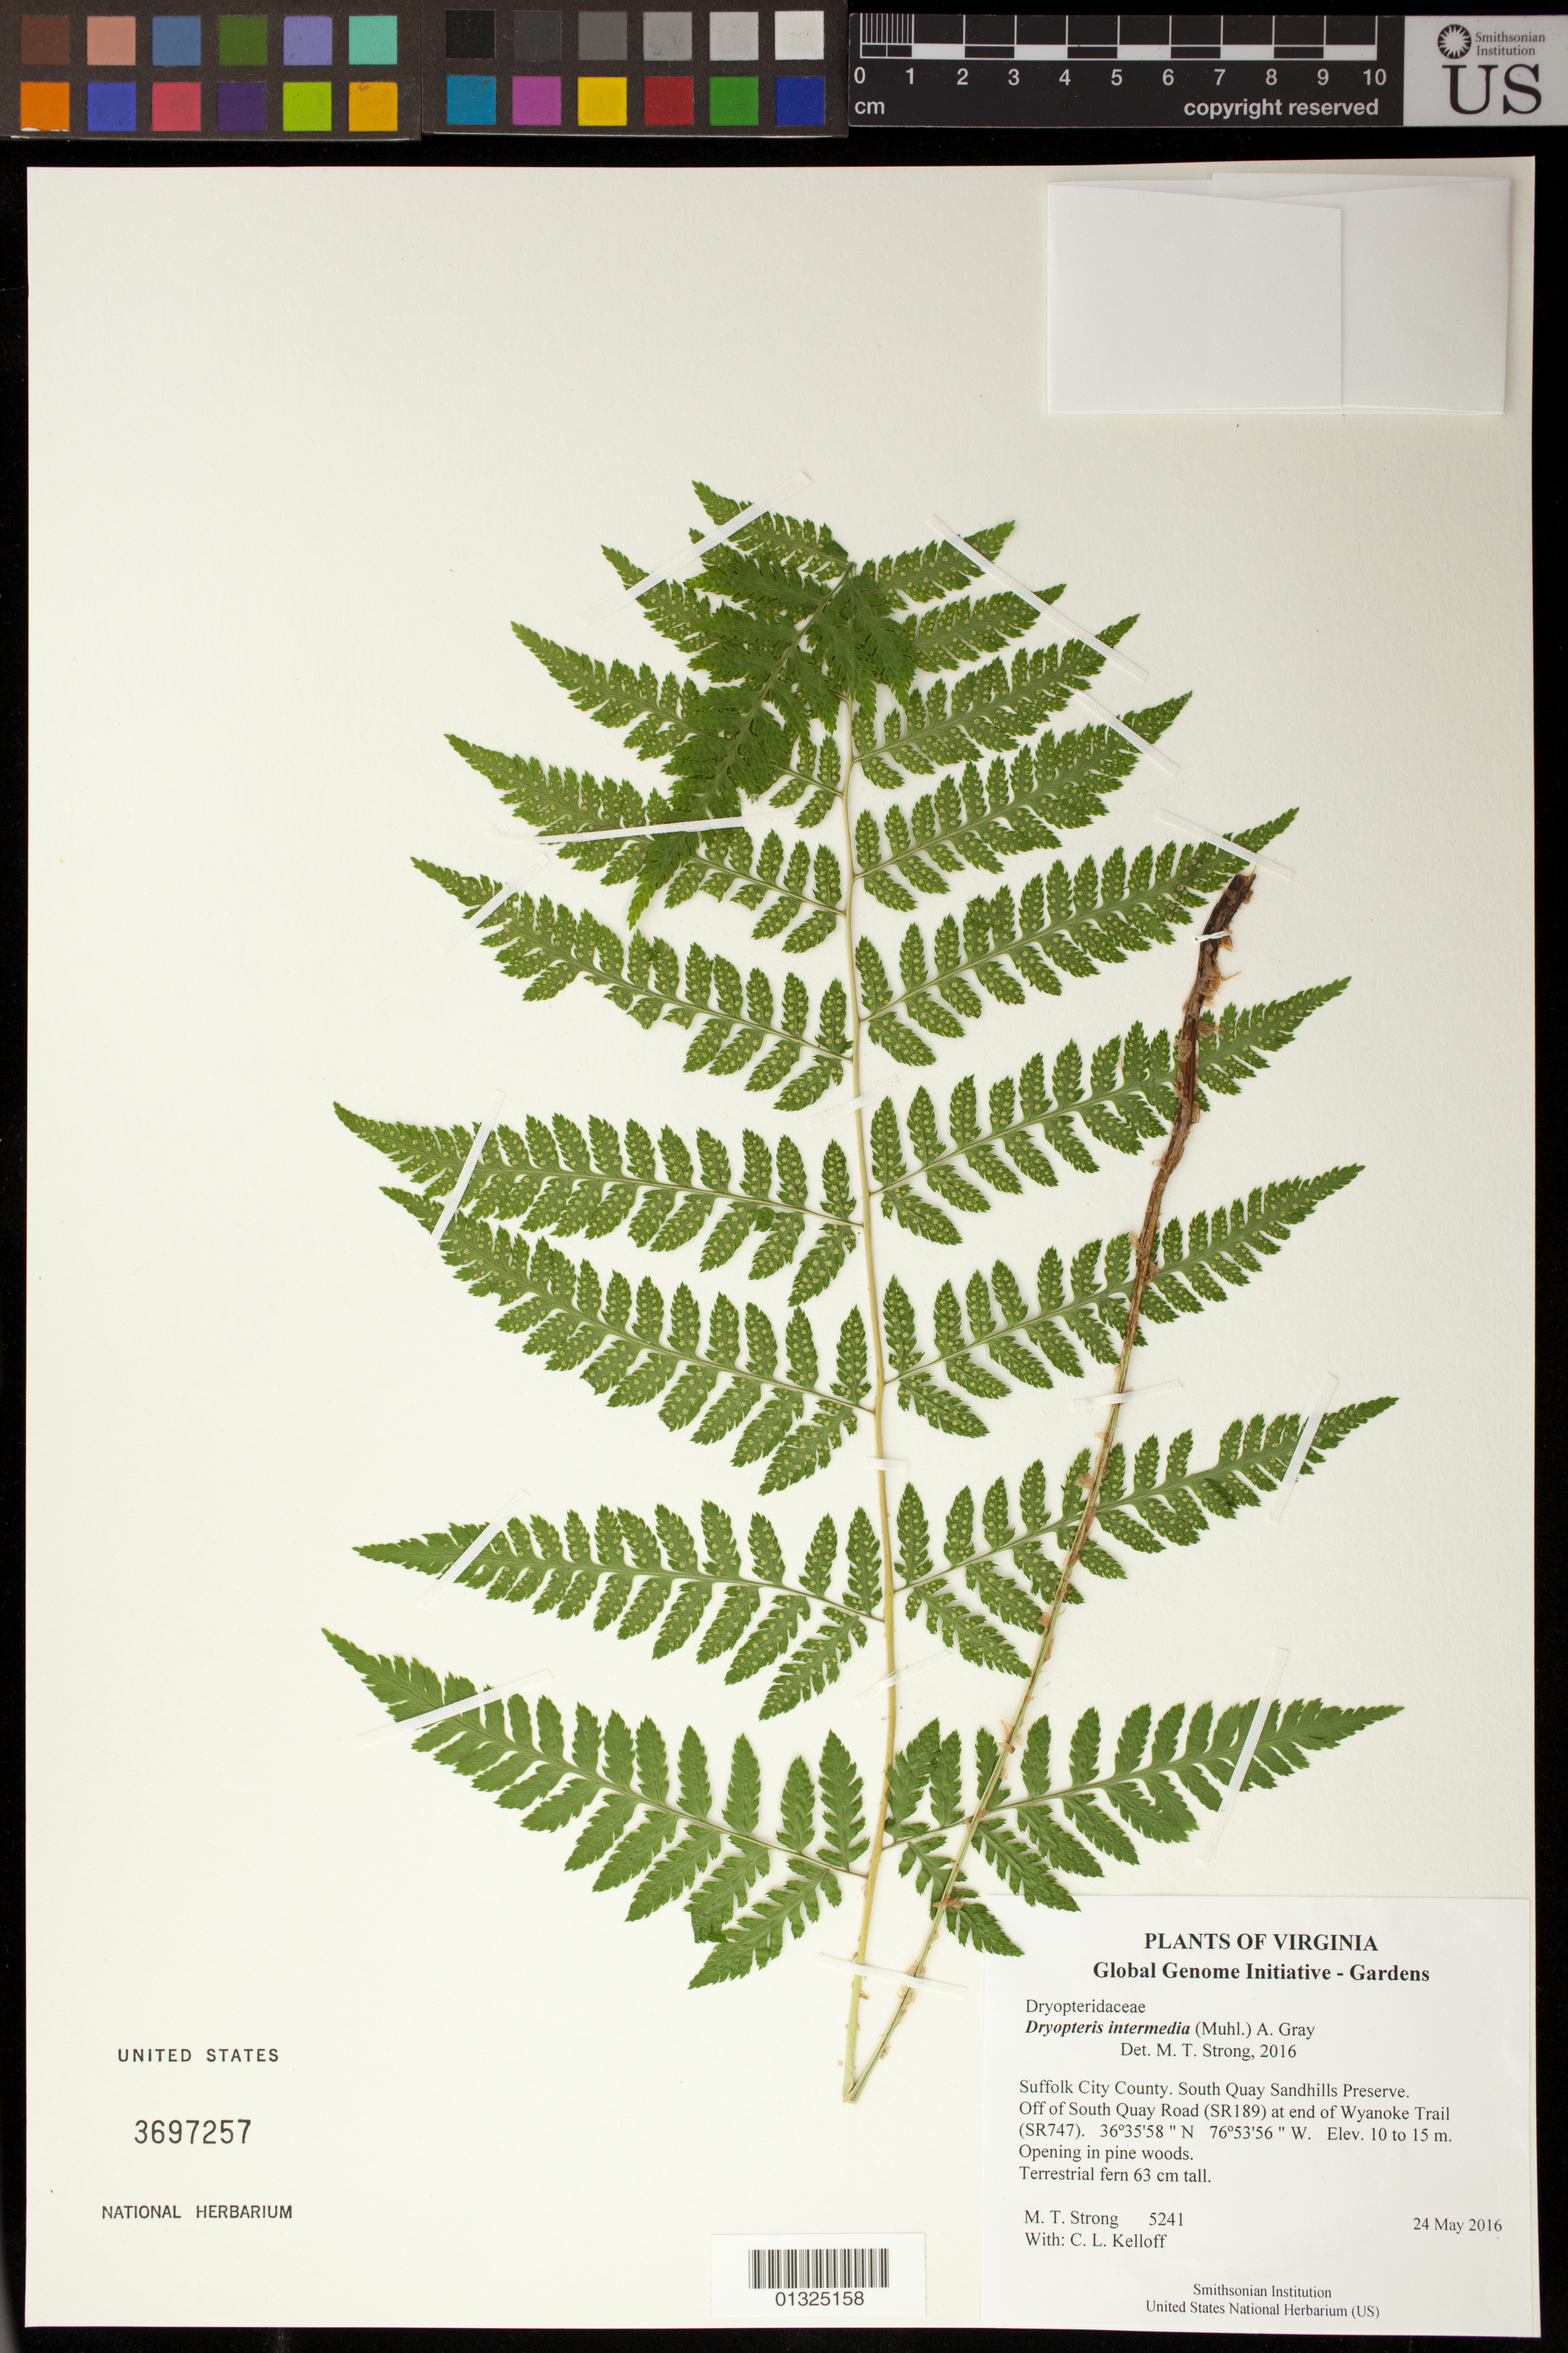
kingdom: Plantae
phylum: Tracheophyta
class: Polypodiopsida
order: Polypodiales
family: Dryopteridaceae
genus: Dryopteris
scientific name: Dryopteris intermedia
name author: (Muhl.) A. Gray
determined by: Strong, Mark T., (BOT), Smithsonian Institution - National Museum of Natural History (UNITED STATES)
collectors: M. T. Strong & C. L. Kelloff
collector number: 5241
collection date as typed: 24 May 2016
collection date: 2016-05-24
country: United States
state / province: Virginia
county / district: Southampton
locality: South Quay Sandhills Preserve. Off of South Quay Road (SR189) at end of Wyanoke Trail (SR747).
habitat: Opening in pine woods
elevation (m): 10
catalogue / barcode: US 3697257